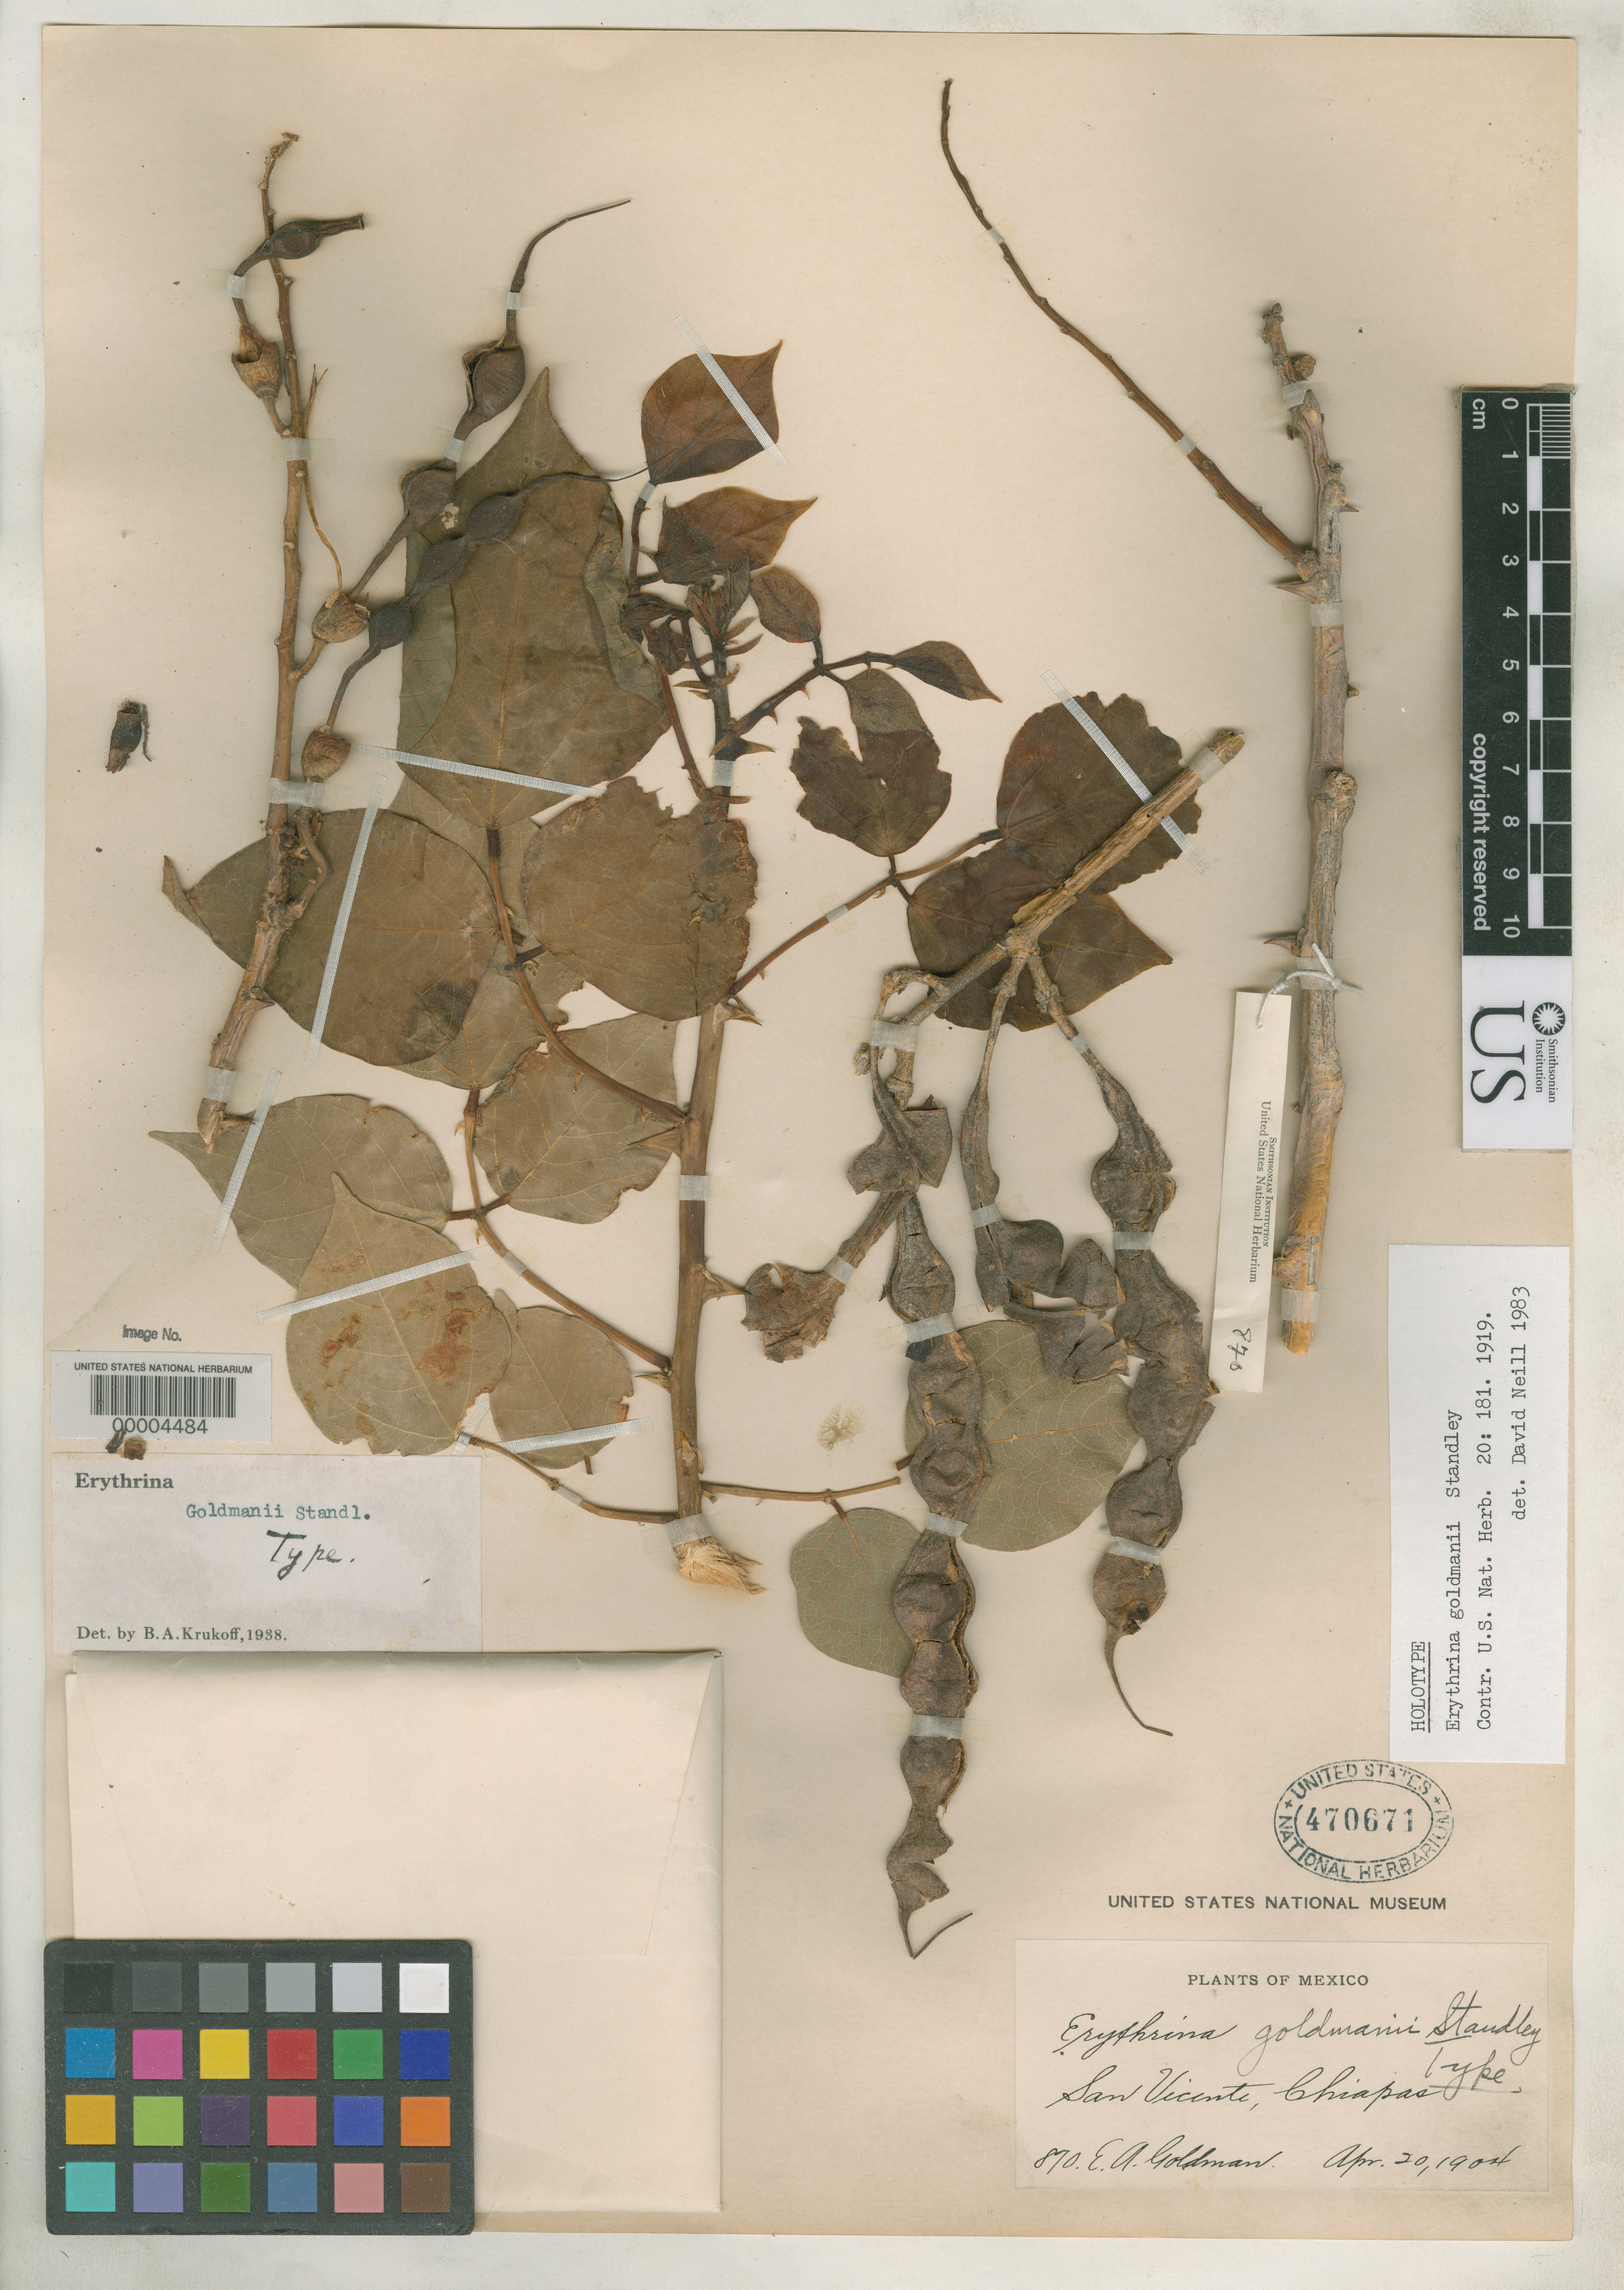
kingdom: Plantae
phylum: Tracheophyta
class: Magnoliopsida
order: Fabales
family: Fabaceae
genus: Erythrina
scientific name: Erythrina goldmanii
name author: Standl.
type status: Holotype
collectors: E. A. Goldman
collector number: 870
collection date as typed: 20 Apr 1904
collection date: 1904-04-20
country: Mexico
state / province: Chiapas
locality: San Vicente.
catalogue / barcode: US 470671